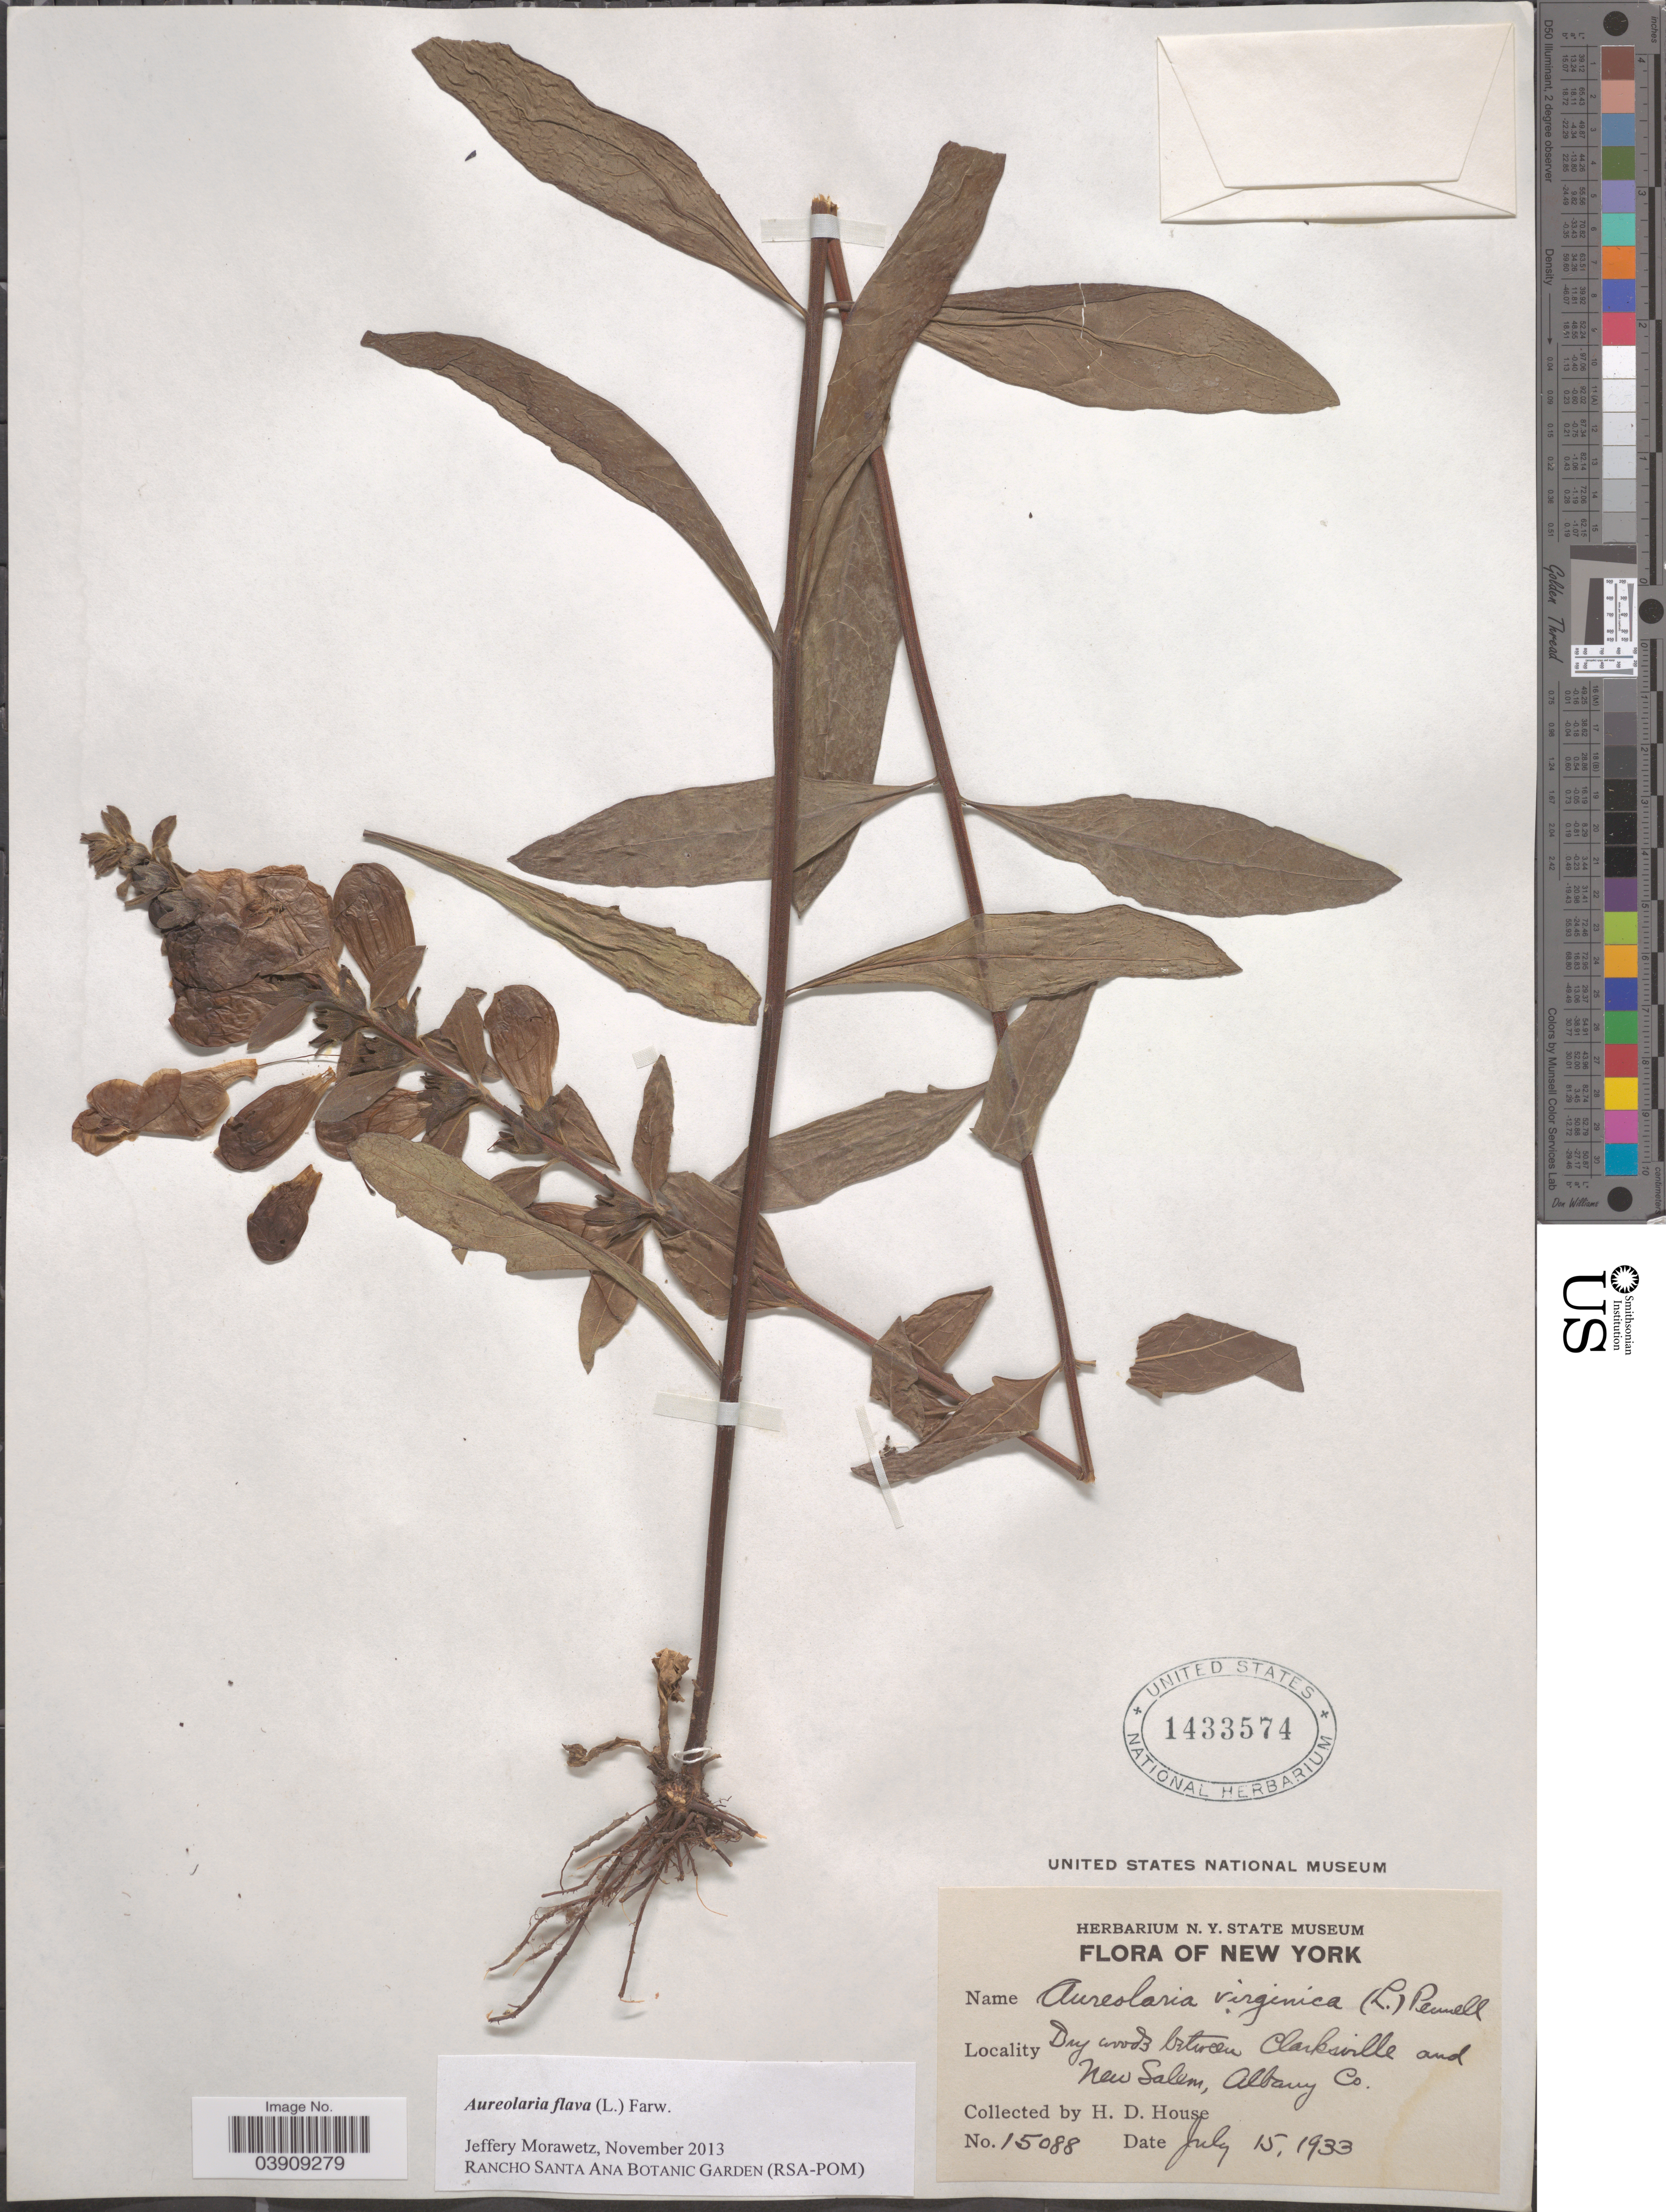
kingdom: Plantae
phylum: Tracheophyta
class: Magnoliopsida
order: Lamiales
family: Orobanchaceae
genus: Aureolaria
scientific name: Aureolaria flava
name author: (L.) Farw.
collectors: H. D. House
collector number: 15088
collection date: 1933-07-15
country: United States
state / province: New York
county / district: Albany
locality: Dry woods between Clarksville and New Salem, Albany Co.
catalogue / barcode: US 1433574